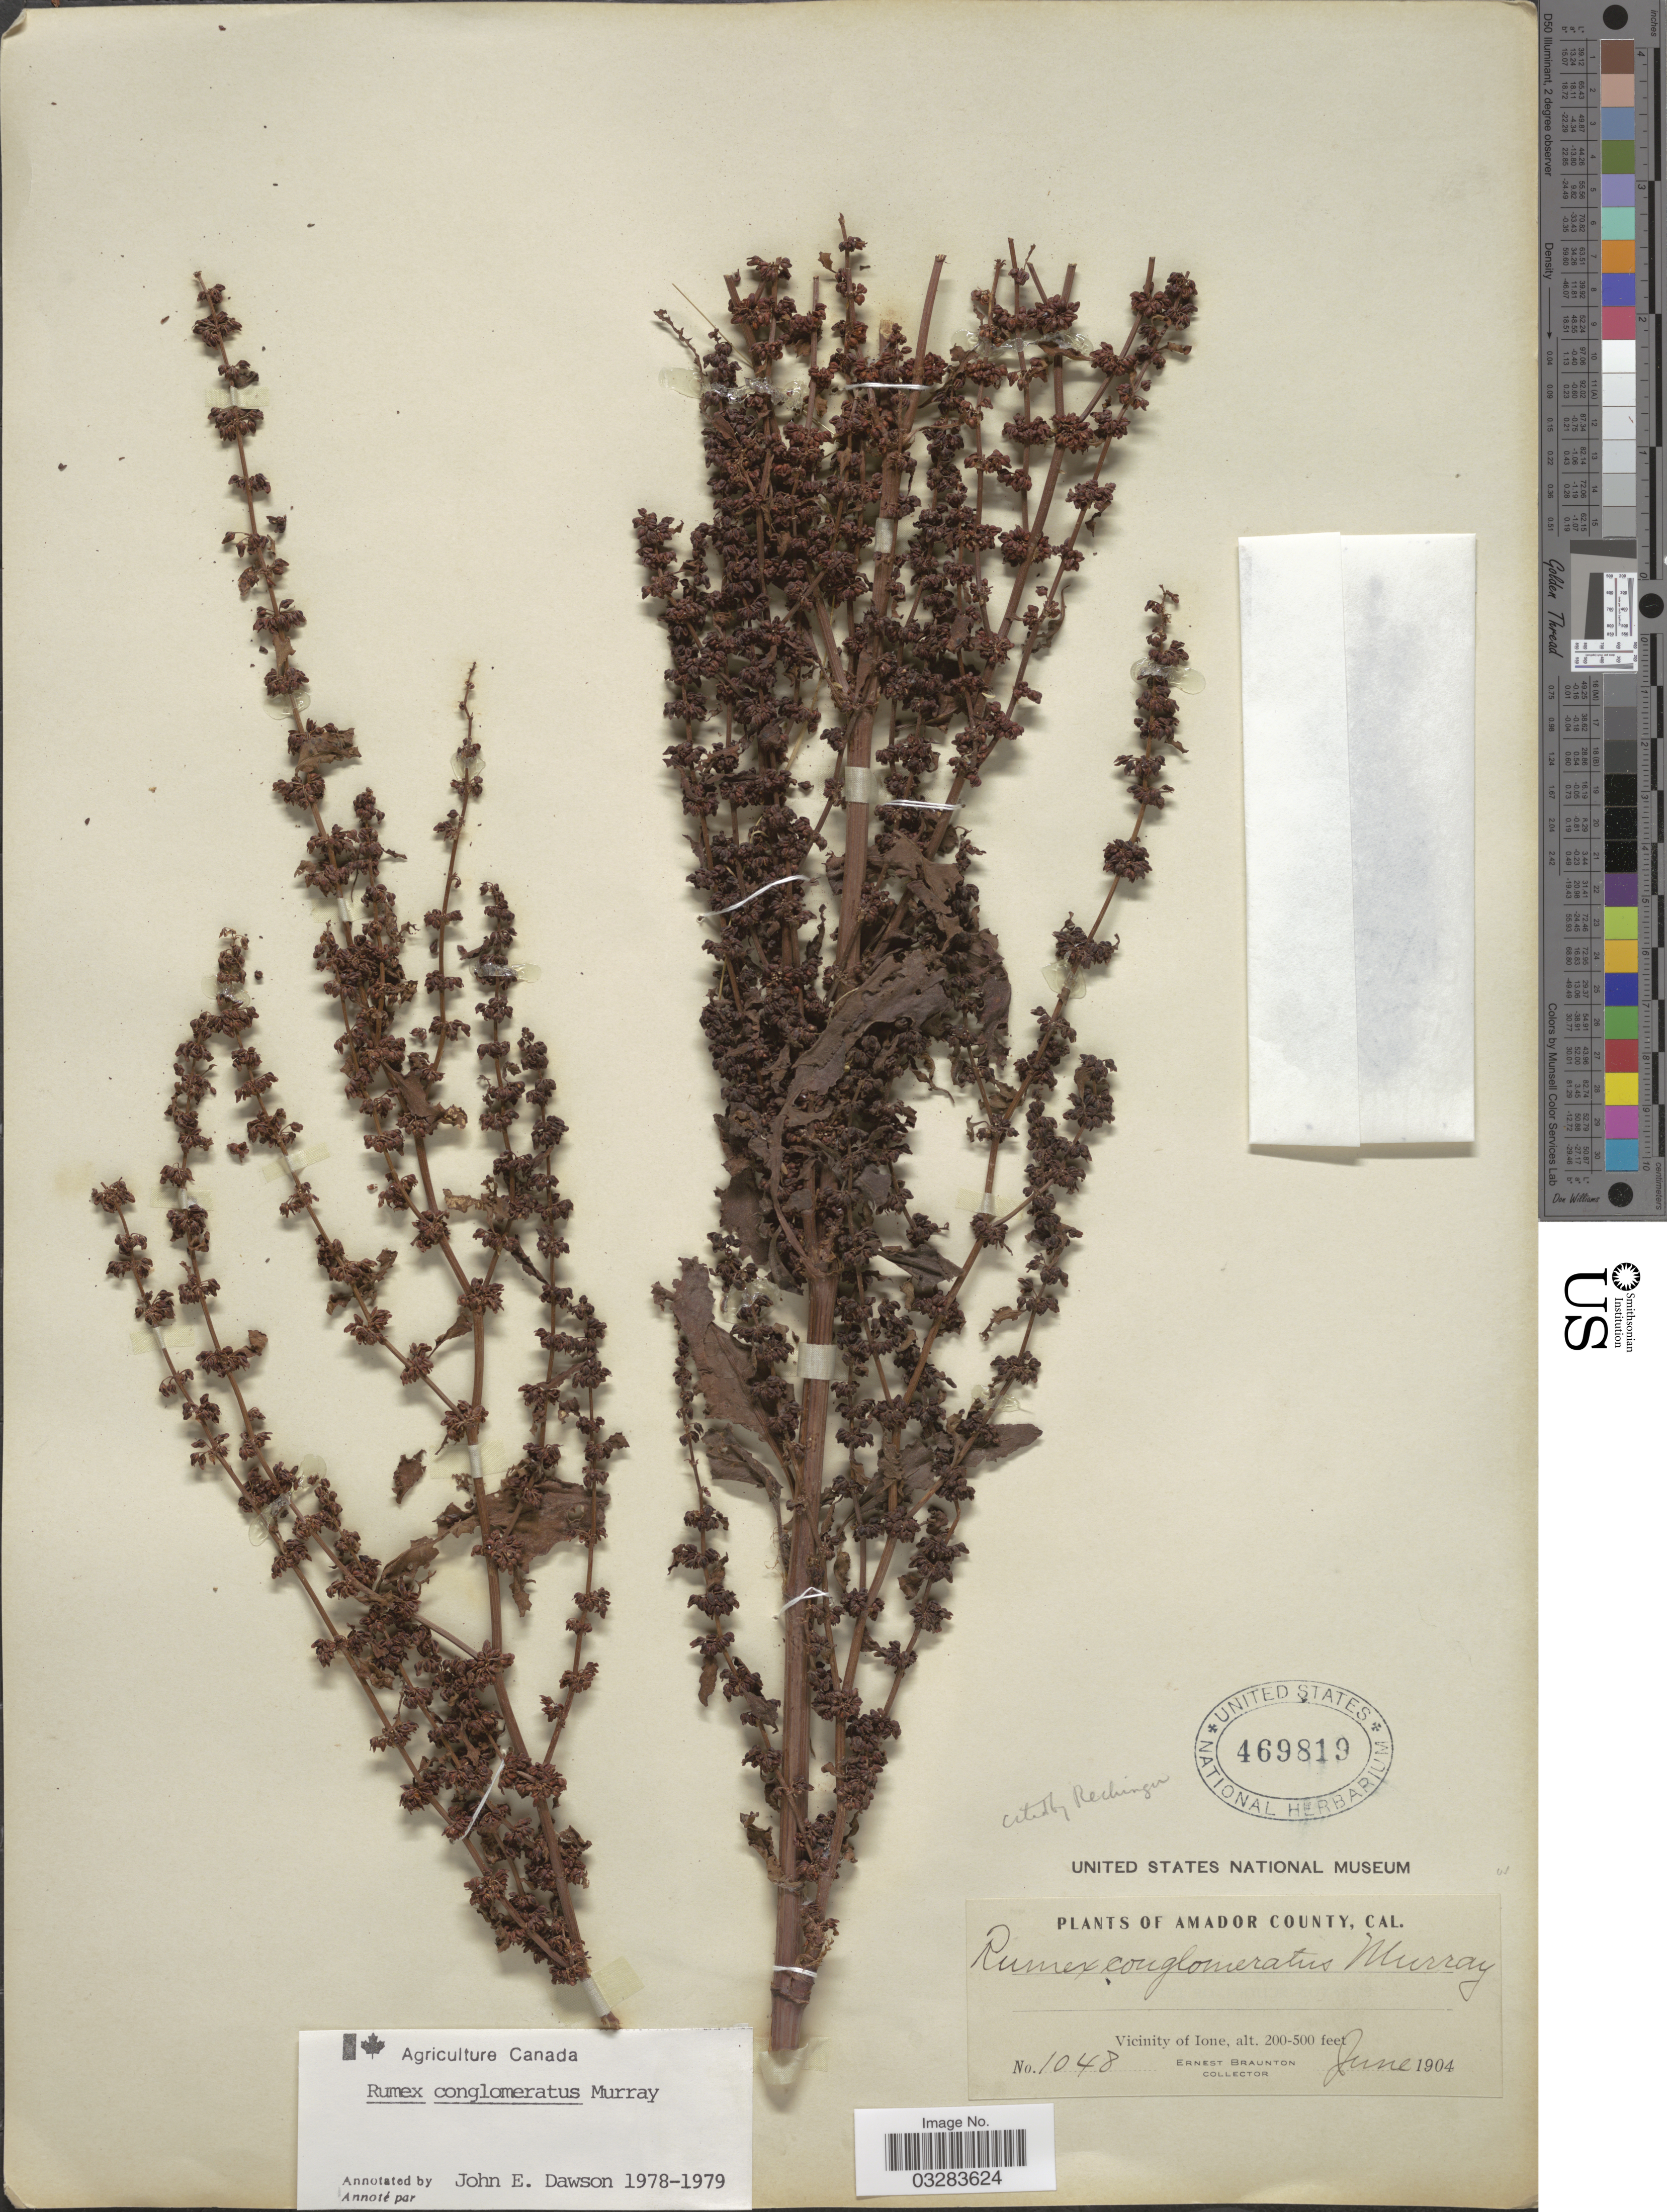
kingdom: Plantae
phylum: Tracheophyta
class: Magnoliopsida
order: Caryophyllales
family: Polygonaceae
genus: Rumex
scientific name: Rumex conglomeratus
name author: Murray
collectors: E. Braunton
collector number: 1048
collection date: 1904-06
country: United States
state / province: California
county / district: Amador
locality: Amador County. Vicinity of Ione.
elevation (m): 61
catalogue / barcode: US 469819